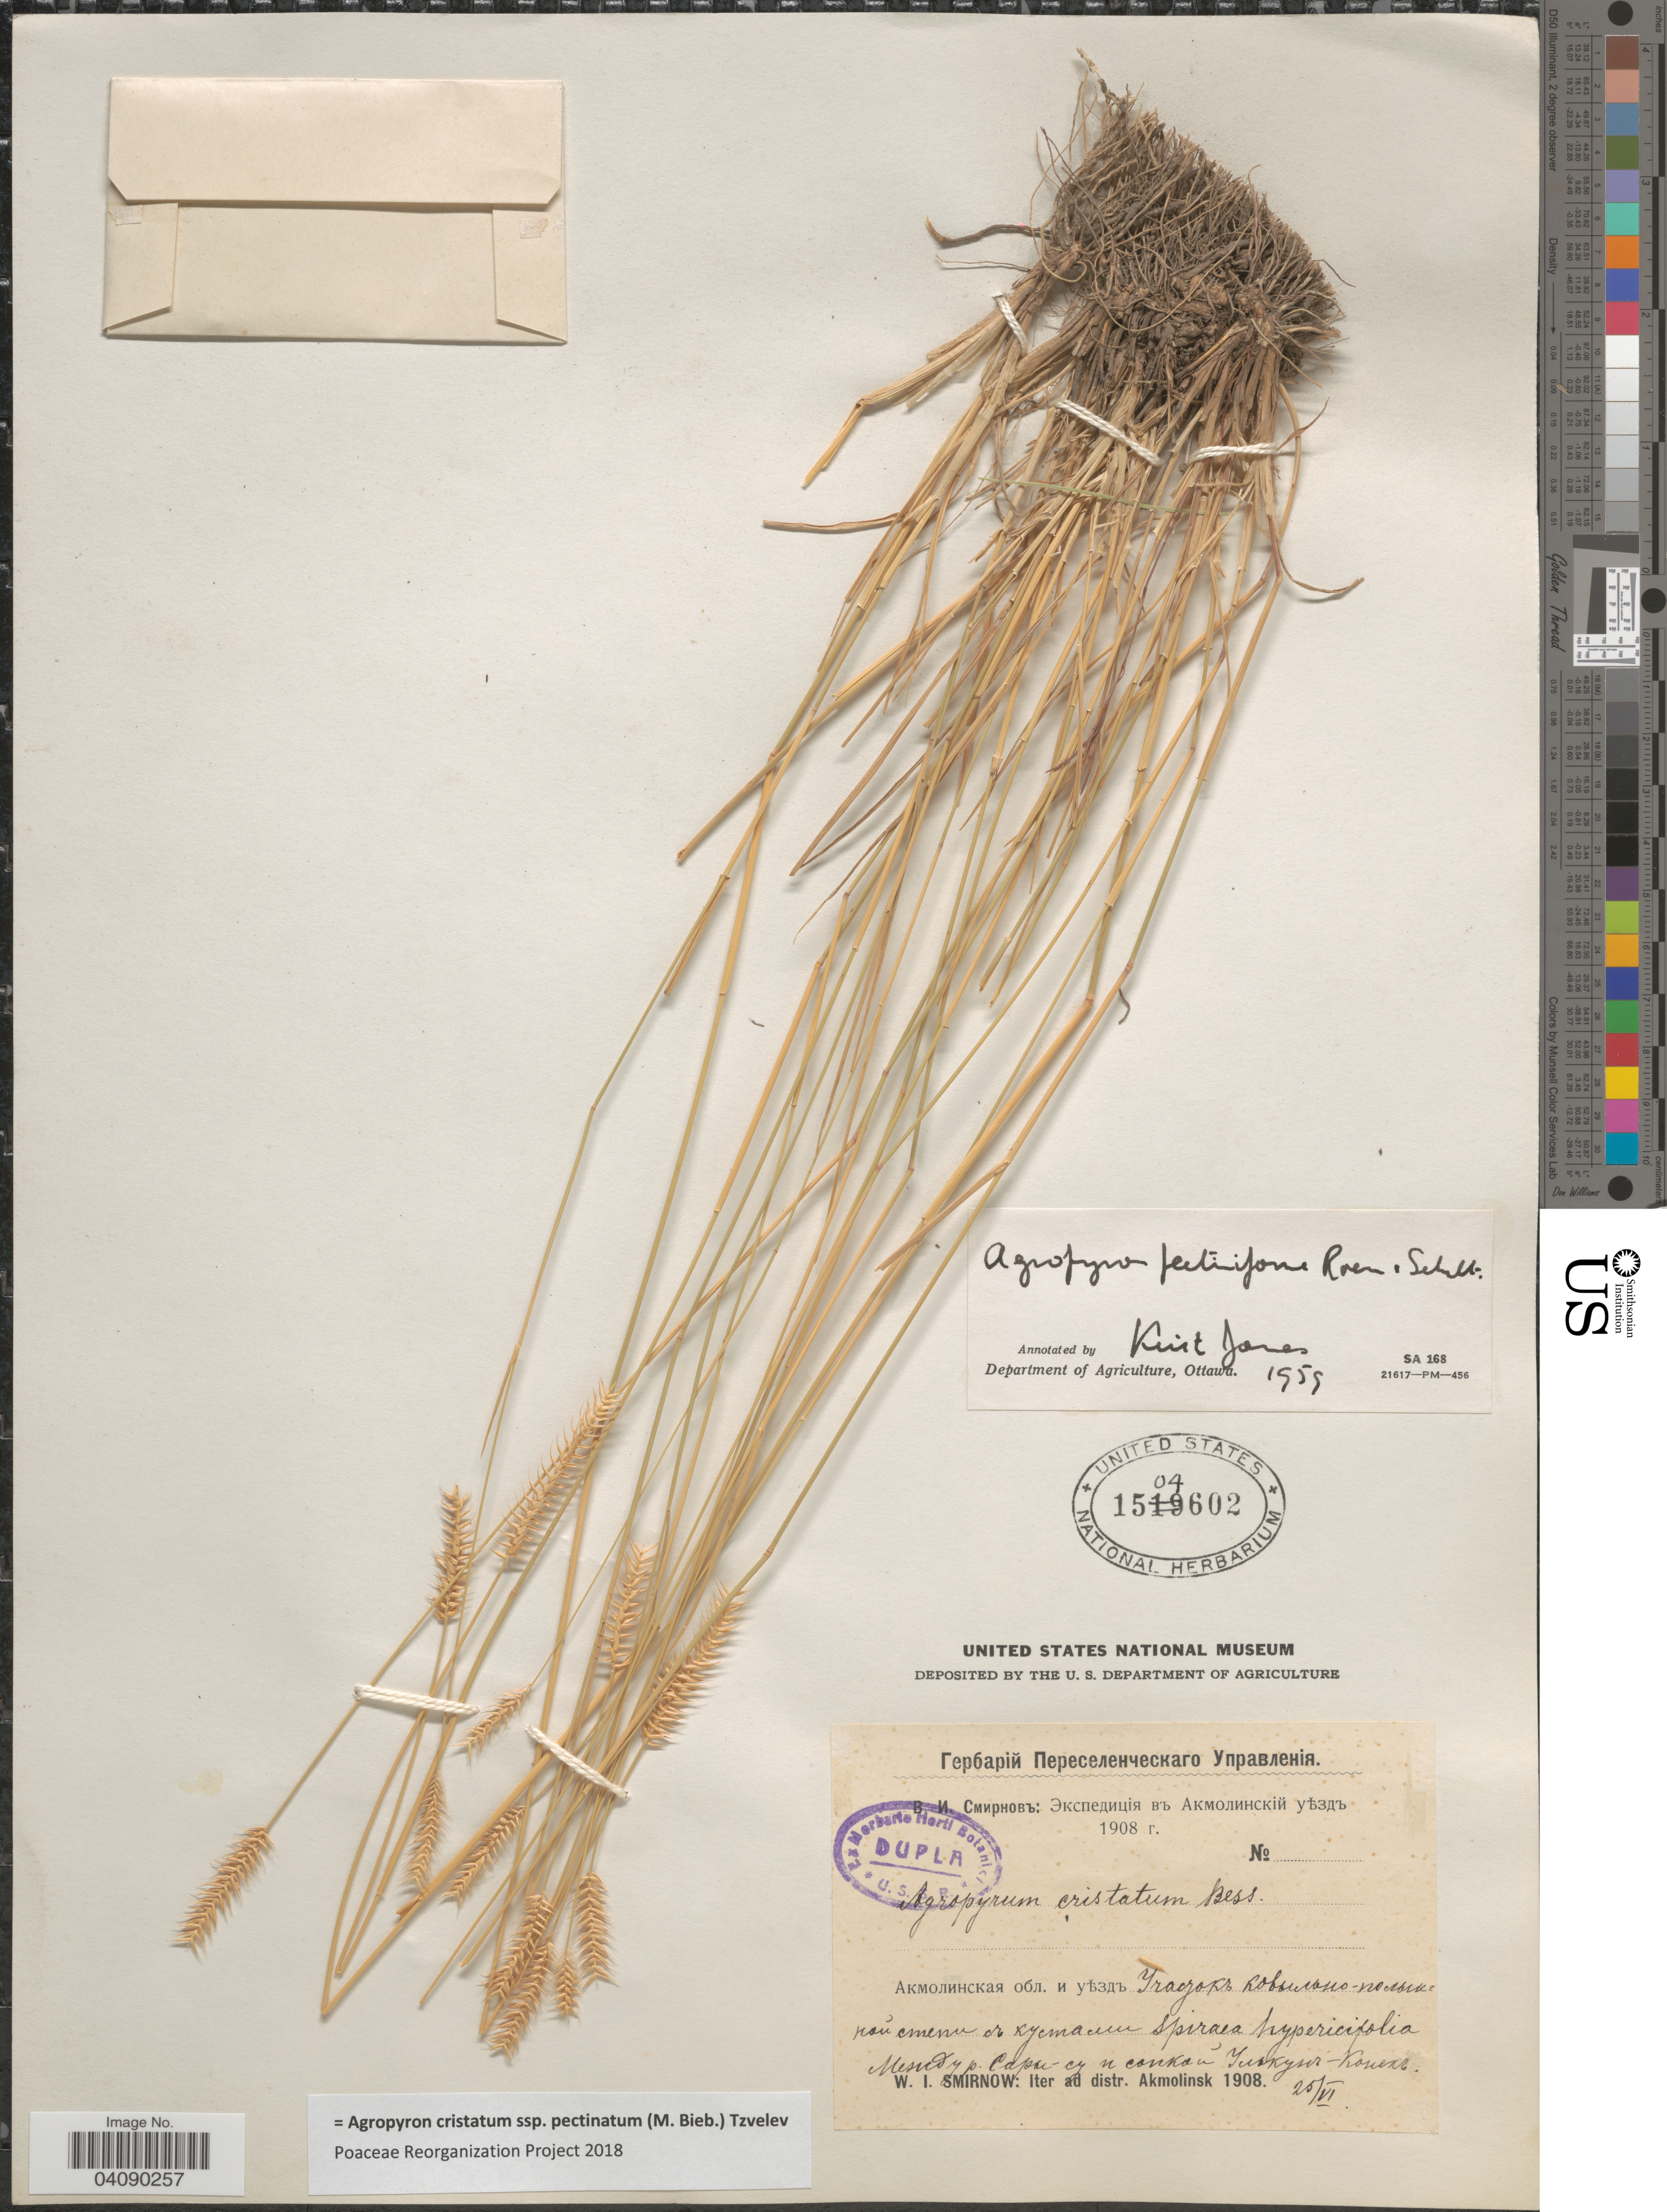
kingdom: Plantae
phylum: Tracheophyta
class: Liliopsida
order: Poales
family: Poaceae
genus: Agropyron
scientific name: Agropyron cristatum subsp. pectinatum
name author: (M. Bieb.) Tzvelev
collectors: W. Smirnow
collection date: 1908-06-25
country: Kazakhstan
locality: Iter ad distr. Akmolinsk. Between river Sarysu and Ulkun-Konek Mt.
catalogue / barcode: US 1504602